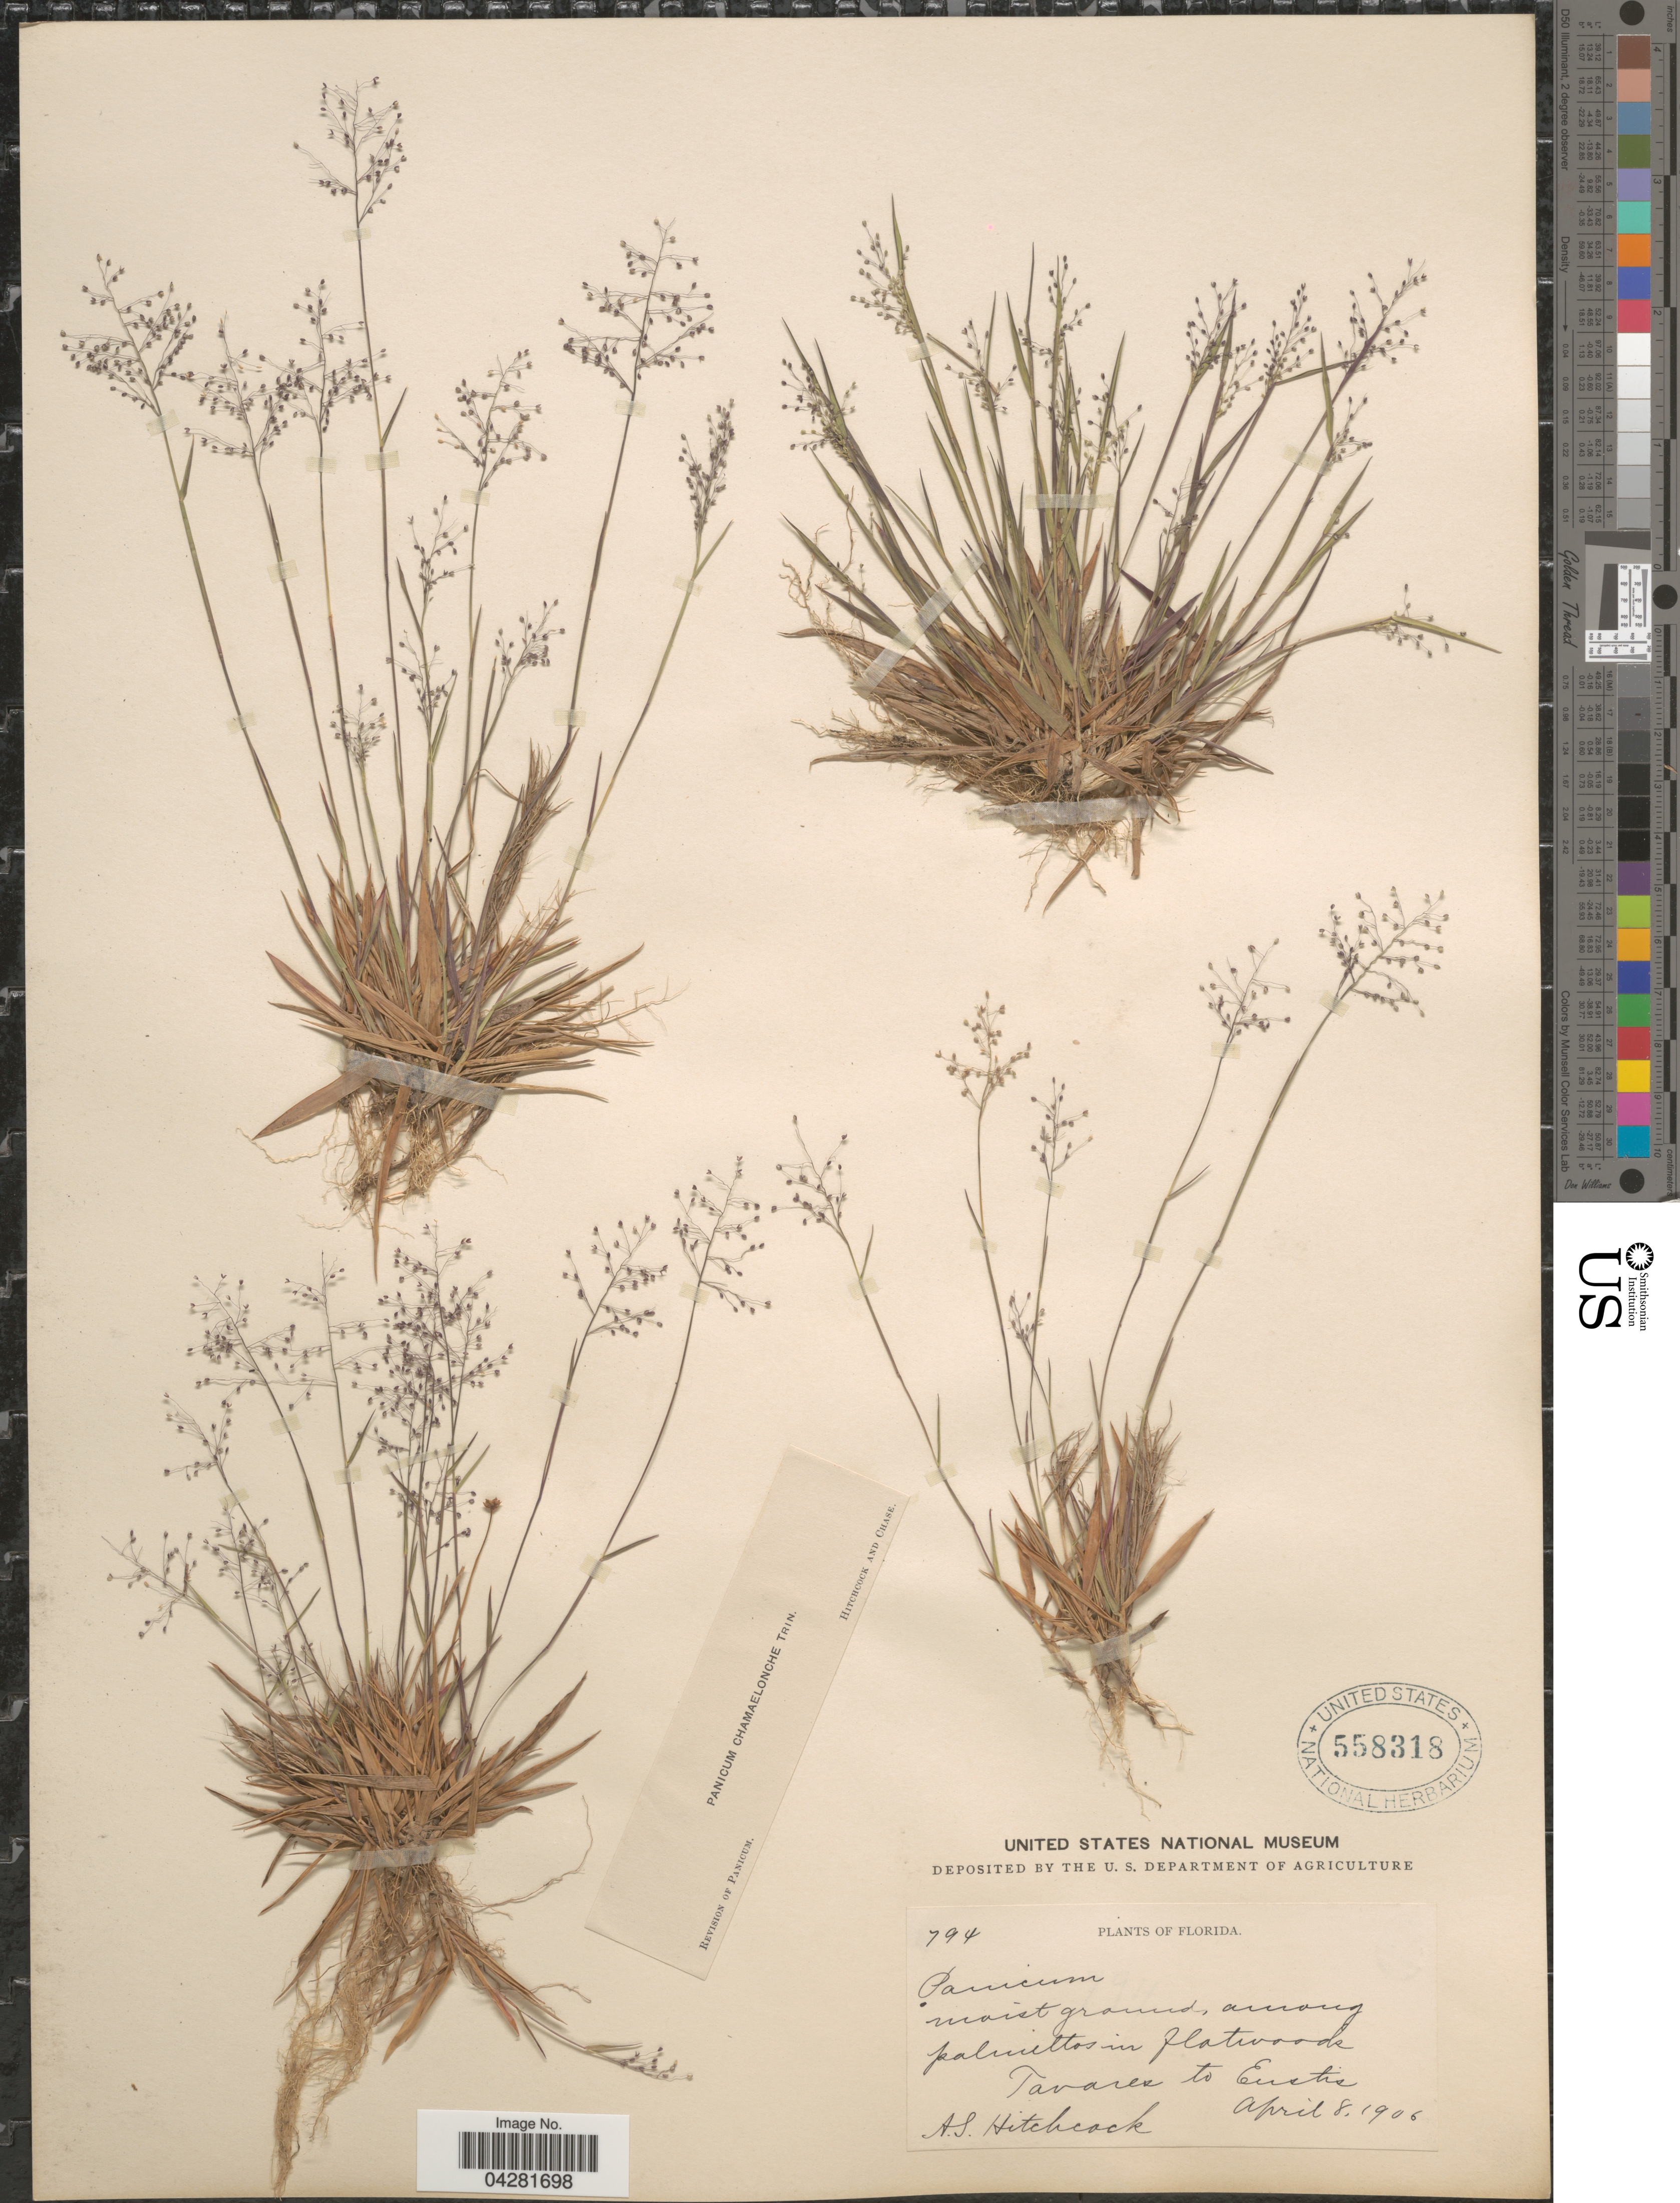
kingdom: Plantae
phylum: Tracheophyta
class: Liliopsida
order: Poales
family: Poaceae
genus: Dichanthelium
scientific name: Dichanthelium ensifolium var. ensifolium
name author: (Baldwin ex Elliot) Gould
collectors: A. S. Hitchcock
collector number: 794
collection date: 1906-04-08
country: United States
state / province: Florida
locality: Tavares to Eustis.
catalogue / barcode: US 558318